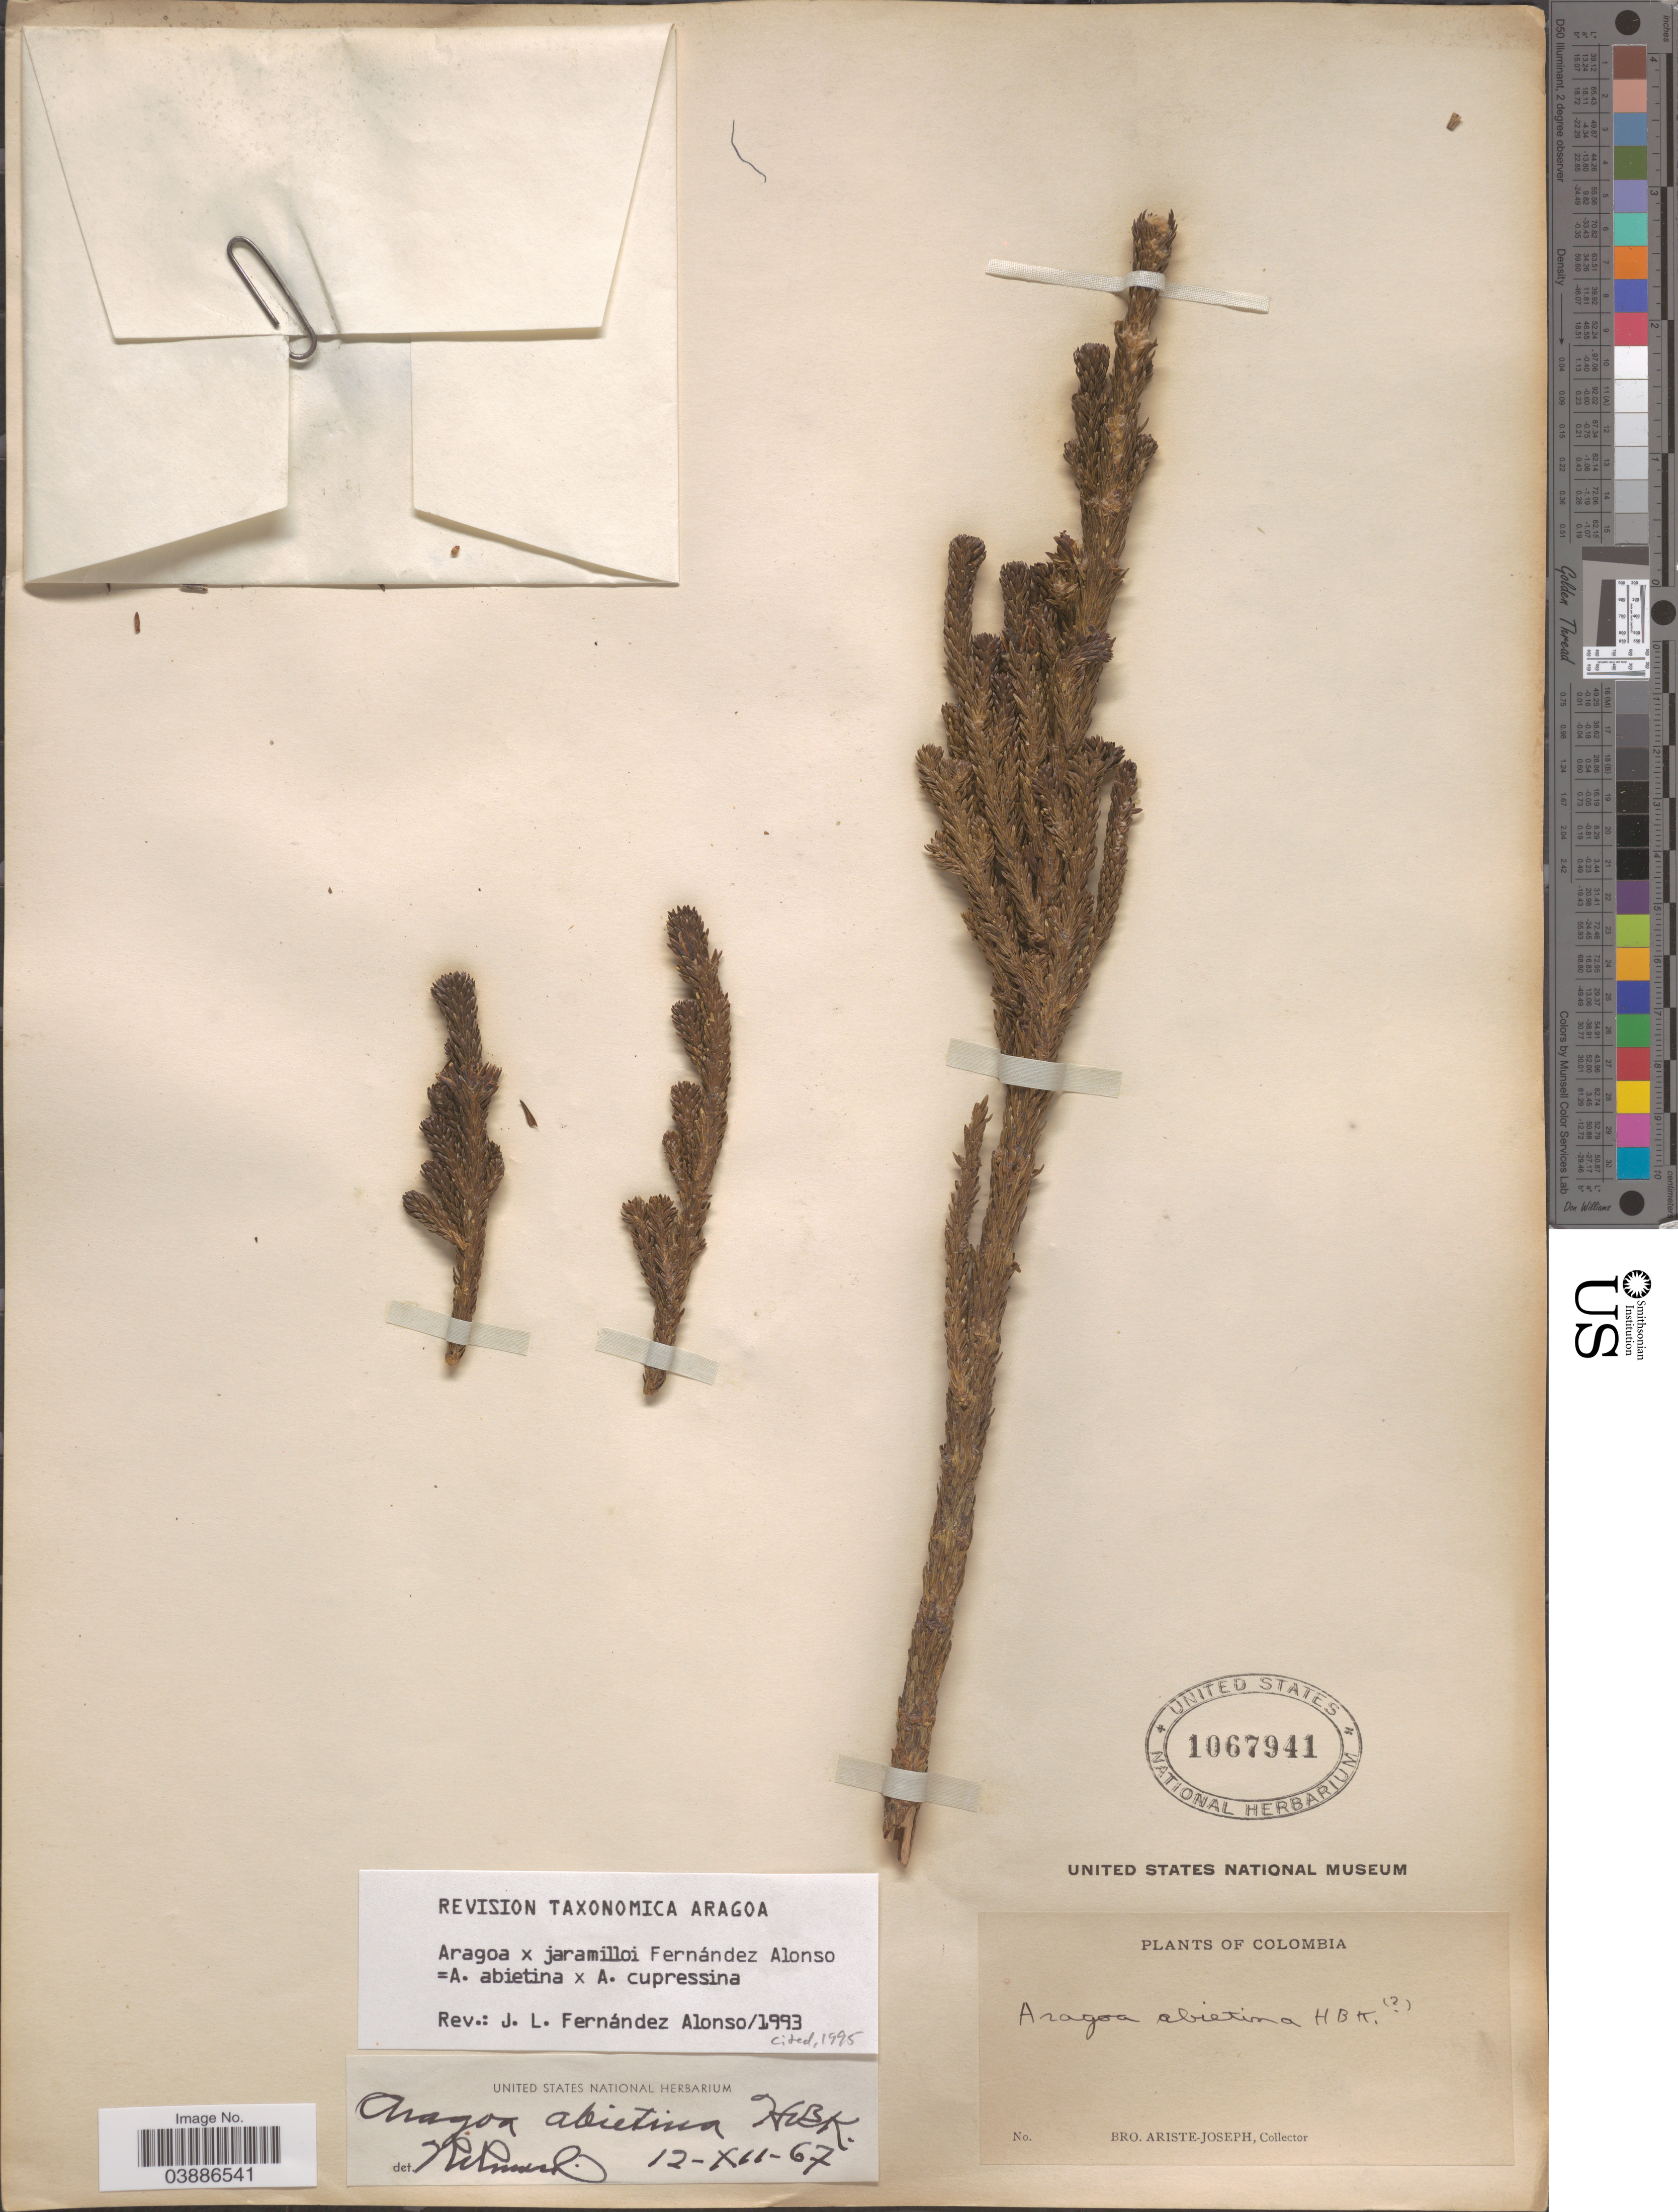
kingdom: Plantae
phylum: Tracheophyta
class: Magnoliopsida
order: Lamiales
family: Plantaginaceae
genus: Aragoa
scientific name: Aragoa x jaramilloi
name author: Fern. Alonso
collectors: Bro. Ariste-Joseph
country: Colombia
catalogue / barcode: US 1067941